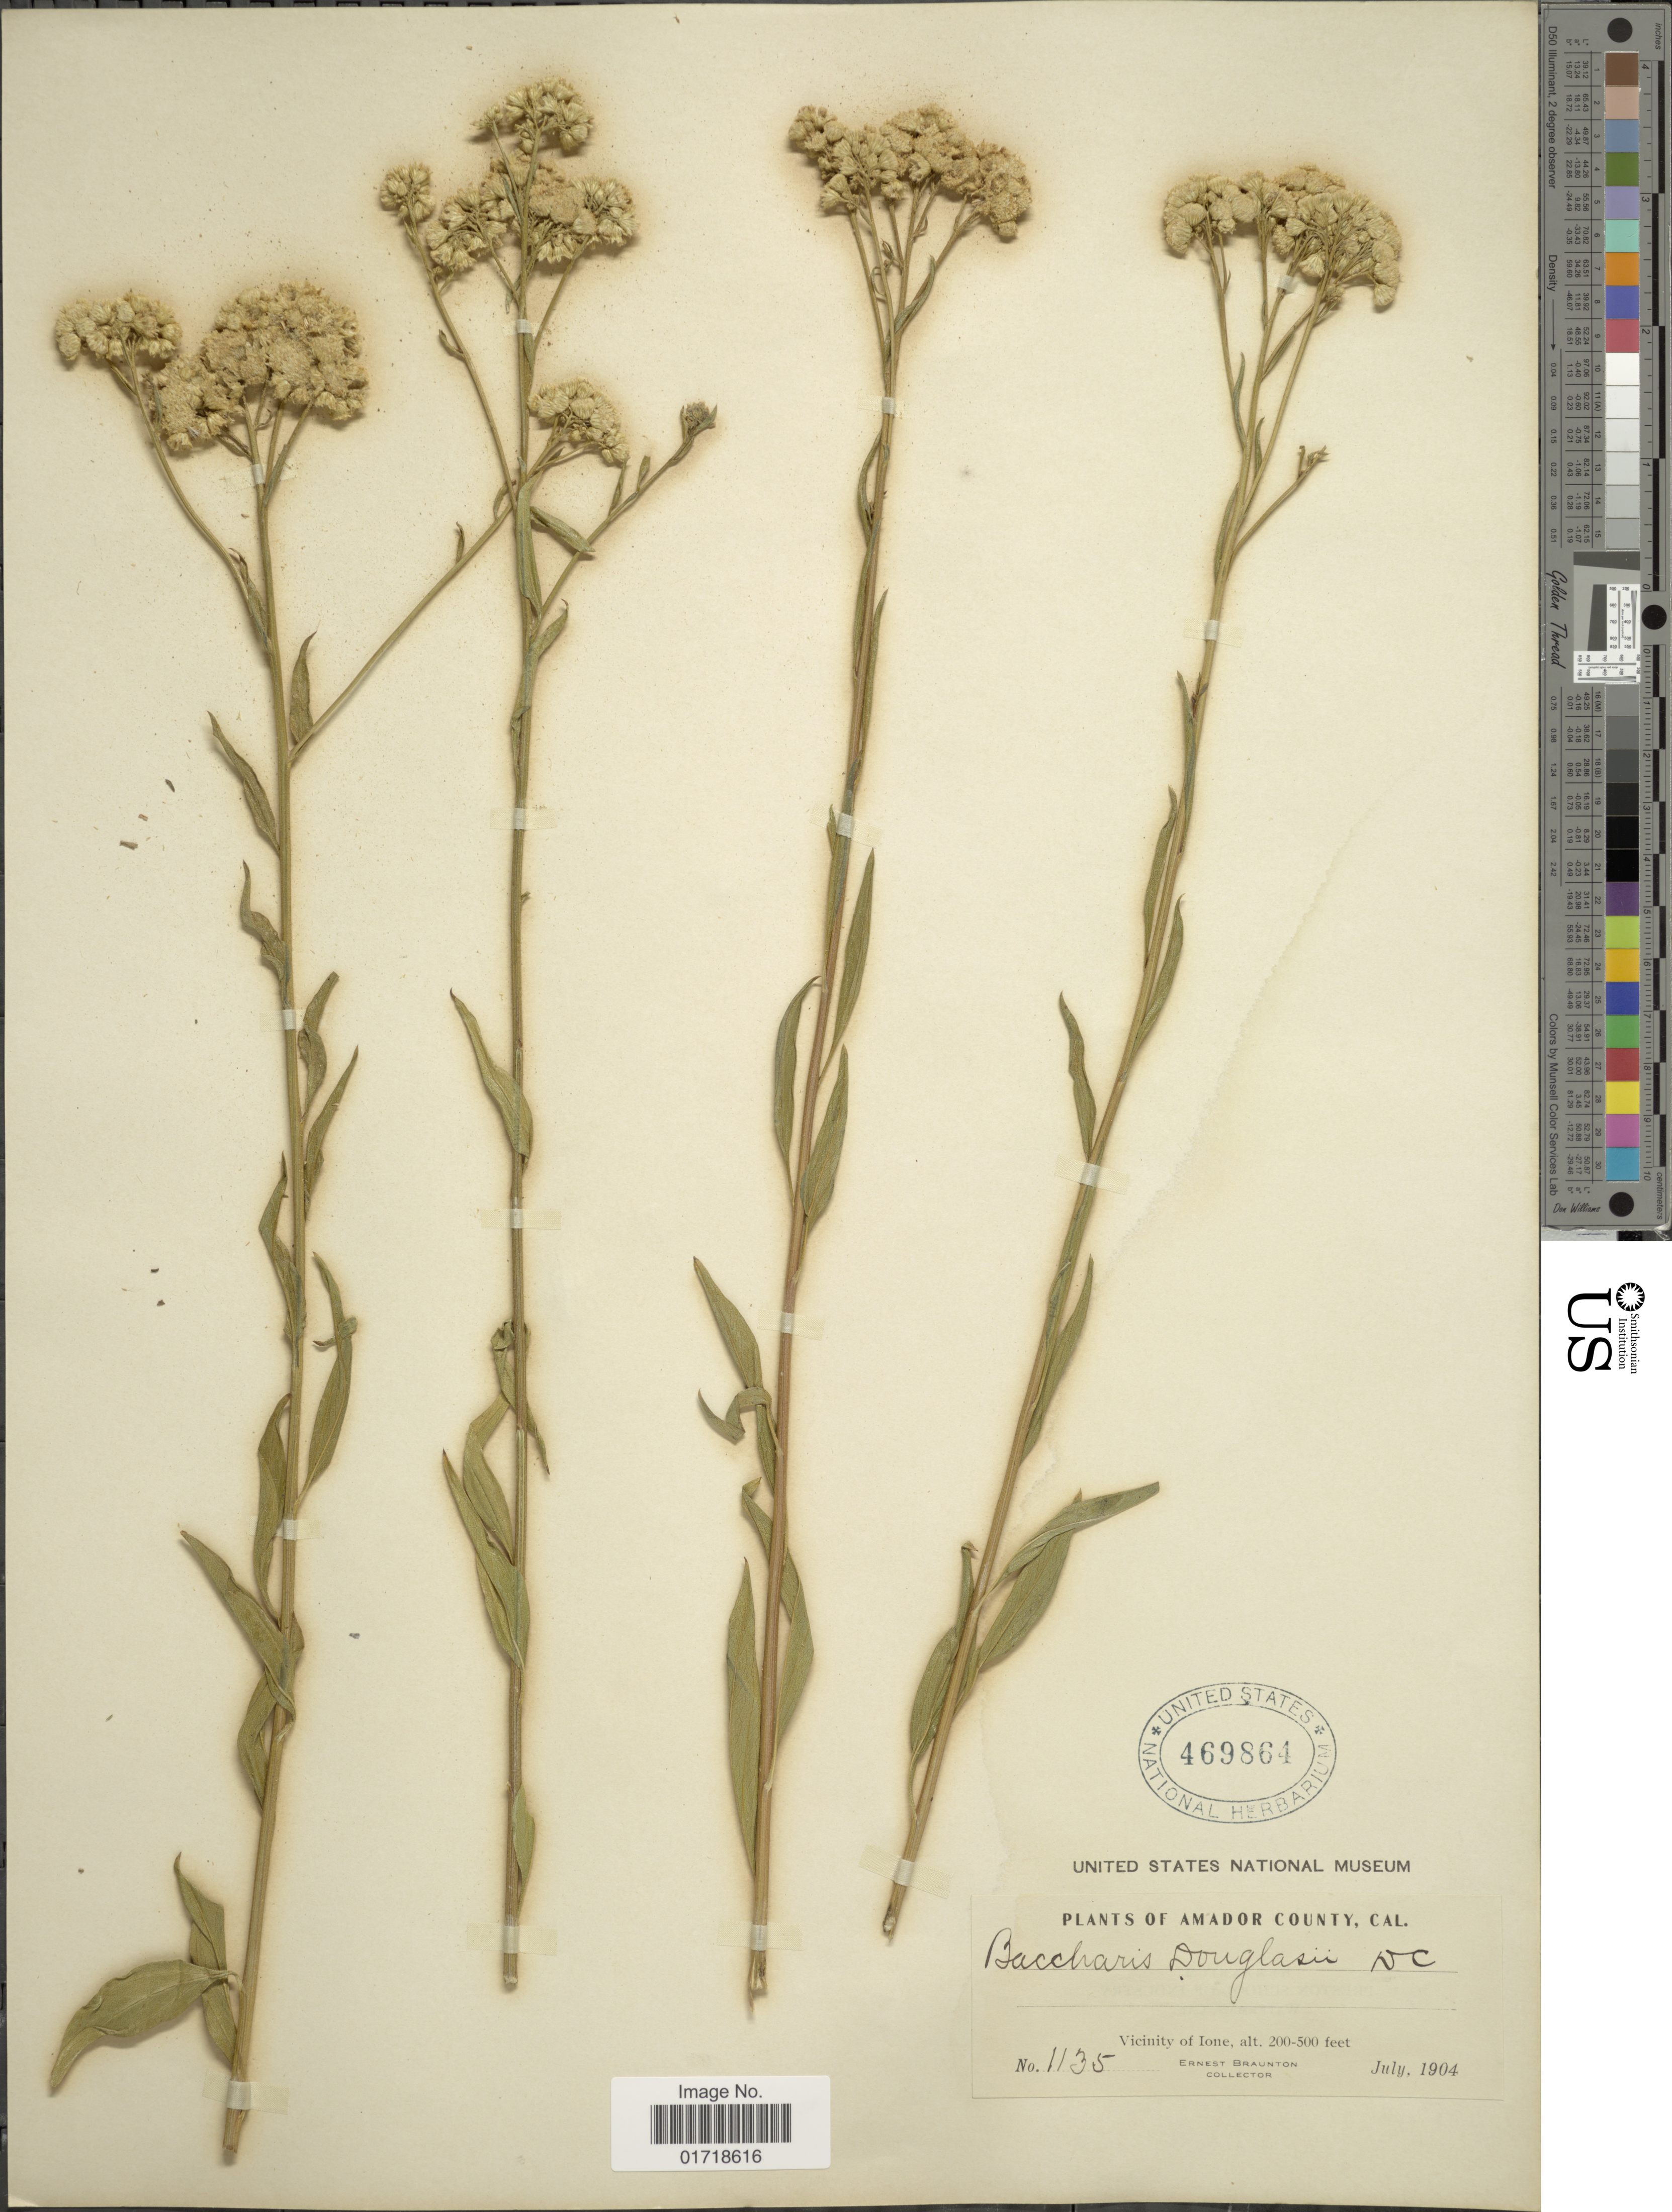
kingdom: Plantae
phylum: Tracheophyta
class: Magnoliopsida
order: Asterales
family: Asteraceae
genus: Baccharis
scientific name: Baccharis douglasii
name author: DC.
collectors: E. Braunton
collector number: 1135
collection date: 1904-07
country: United States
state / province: California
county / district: Amador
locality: Amador County, Vicinity of Ione.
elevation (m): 61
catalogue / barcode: US 469864